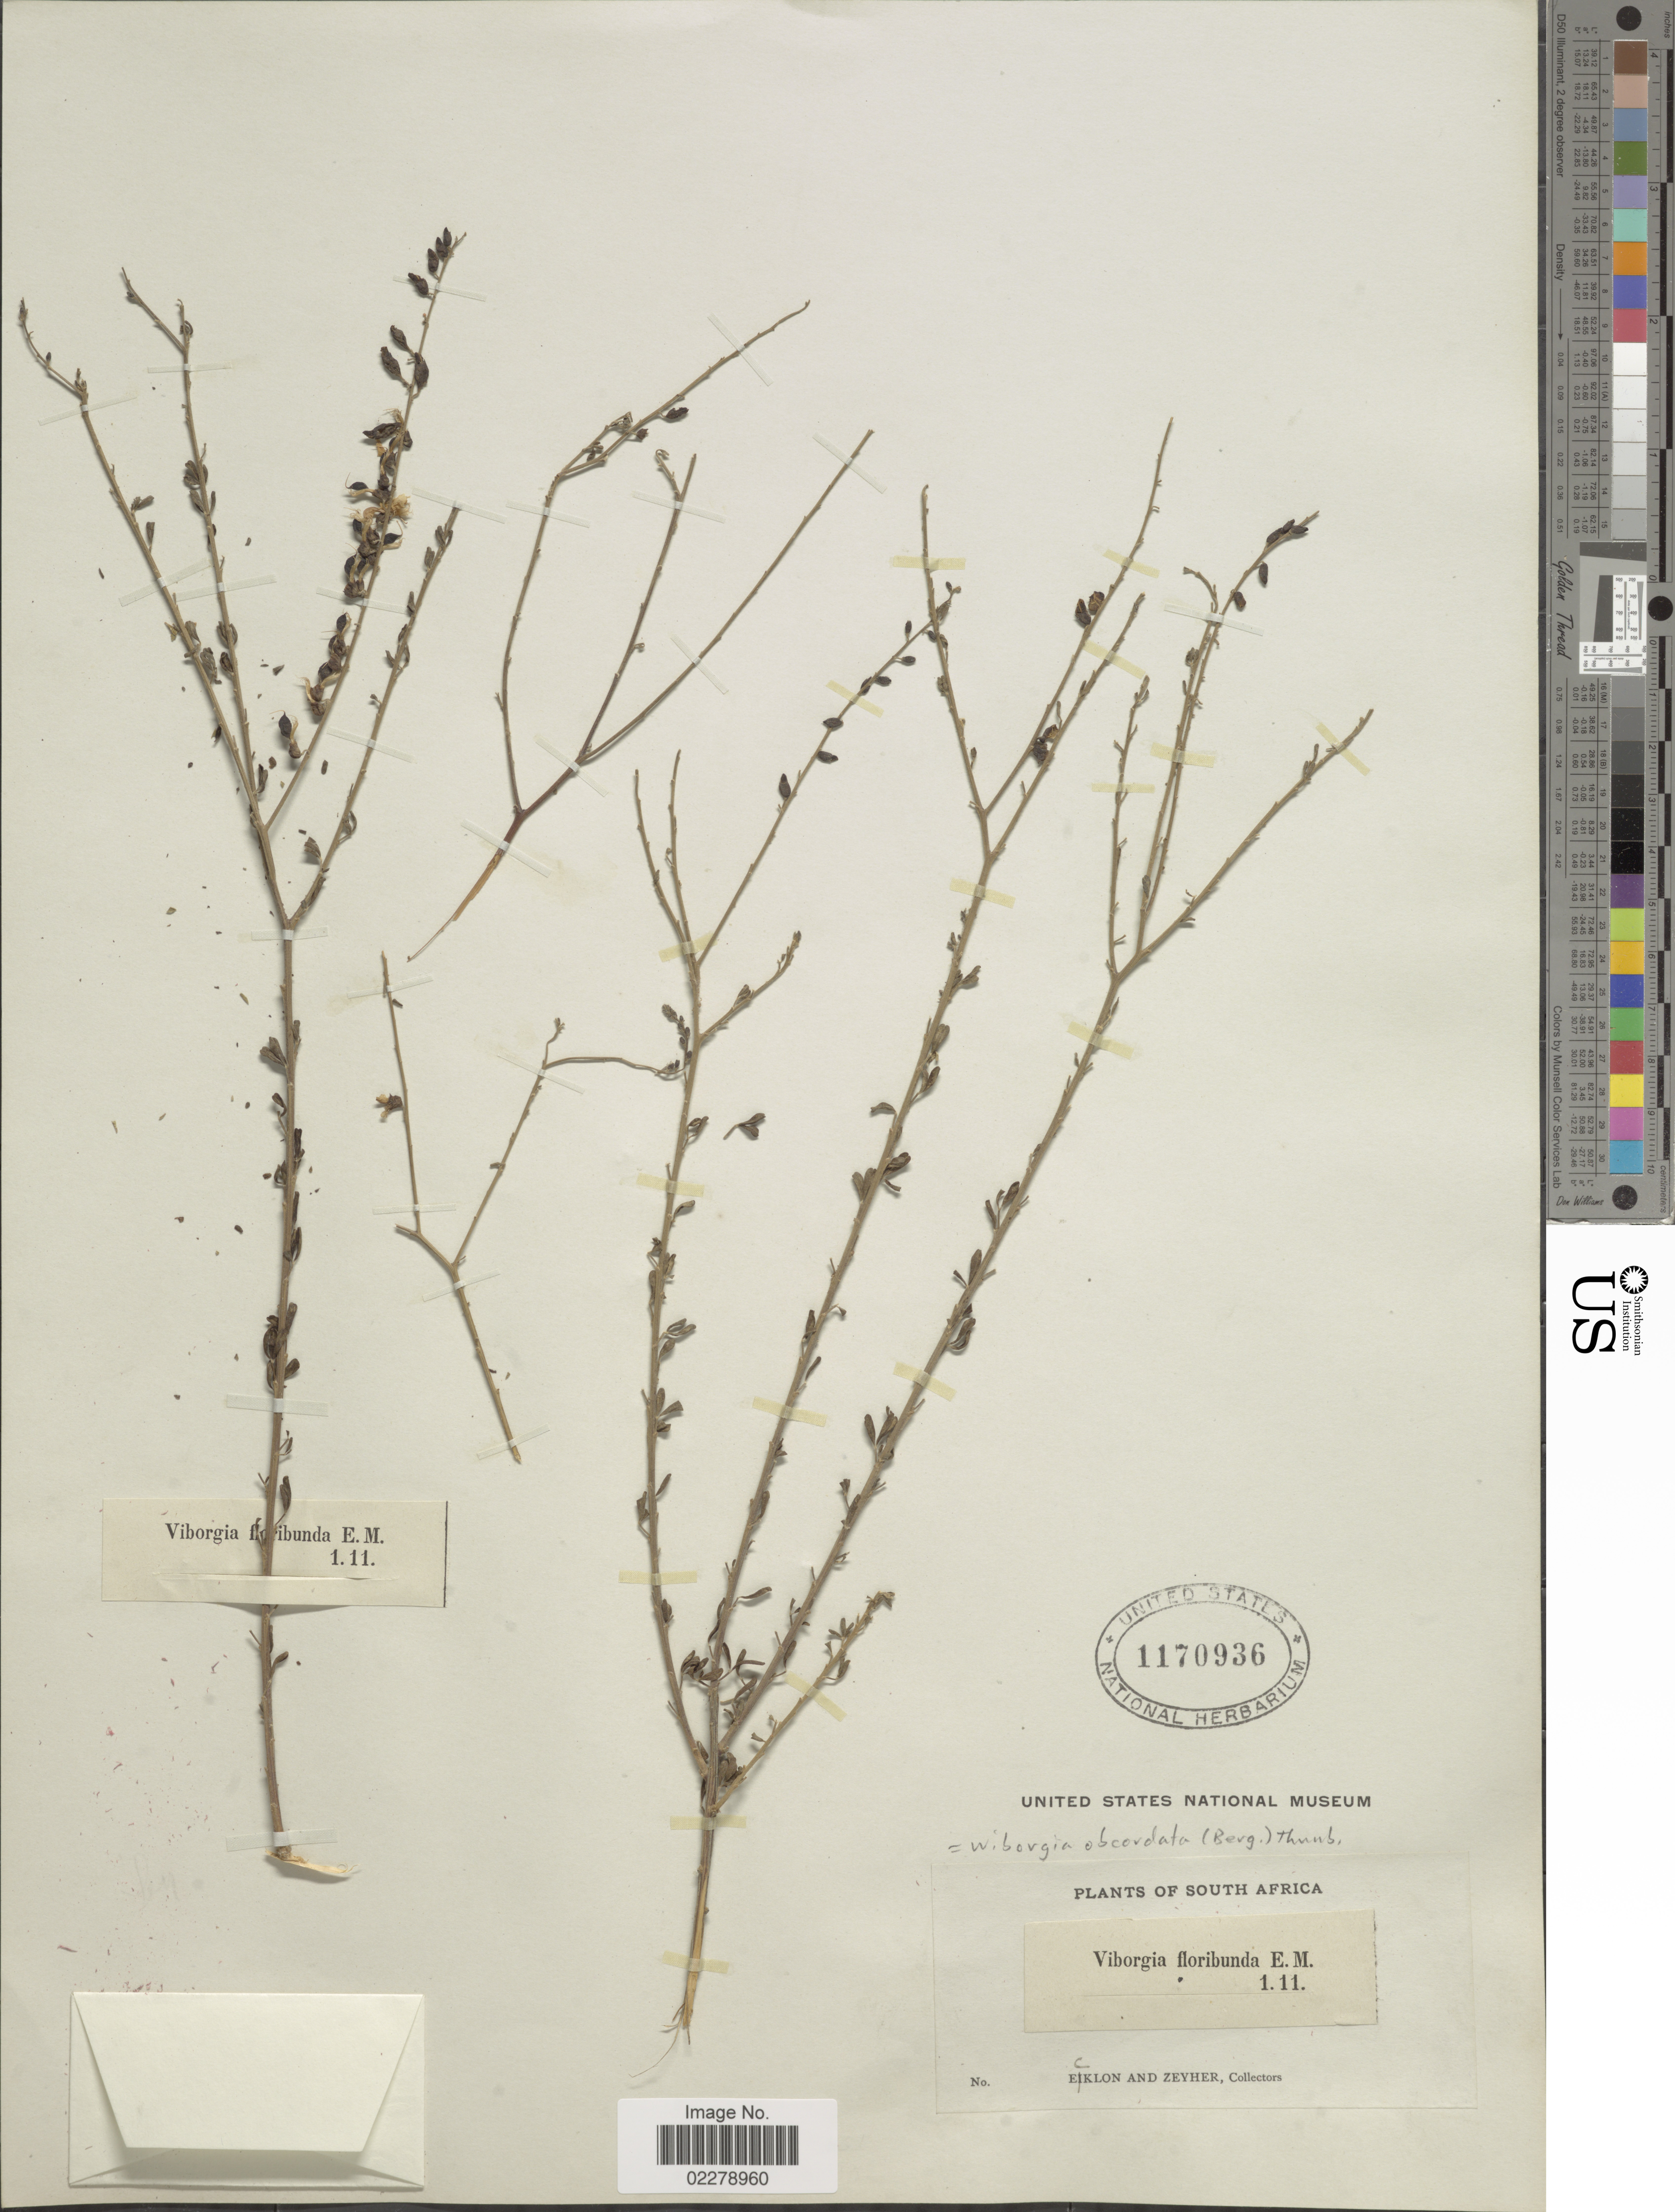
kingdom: Plantae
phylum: Tracheophyta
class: Magnoliopsida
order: Fabales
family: Fabaceae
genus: Wiborgia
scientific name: Wiborgia obcordata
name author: (P.J. Bergius) Thunb.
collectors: -. Ecklon & -. Zeyher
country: South Africa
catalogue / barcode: US 1170936